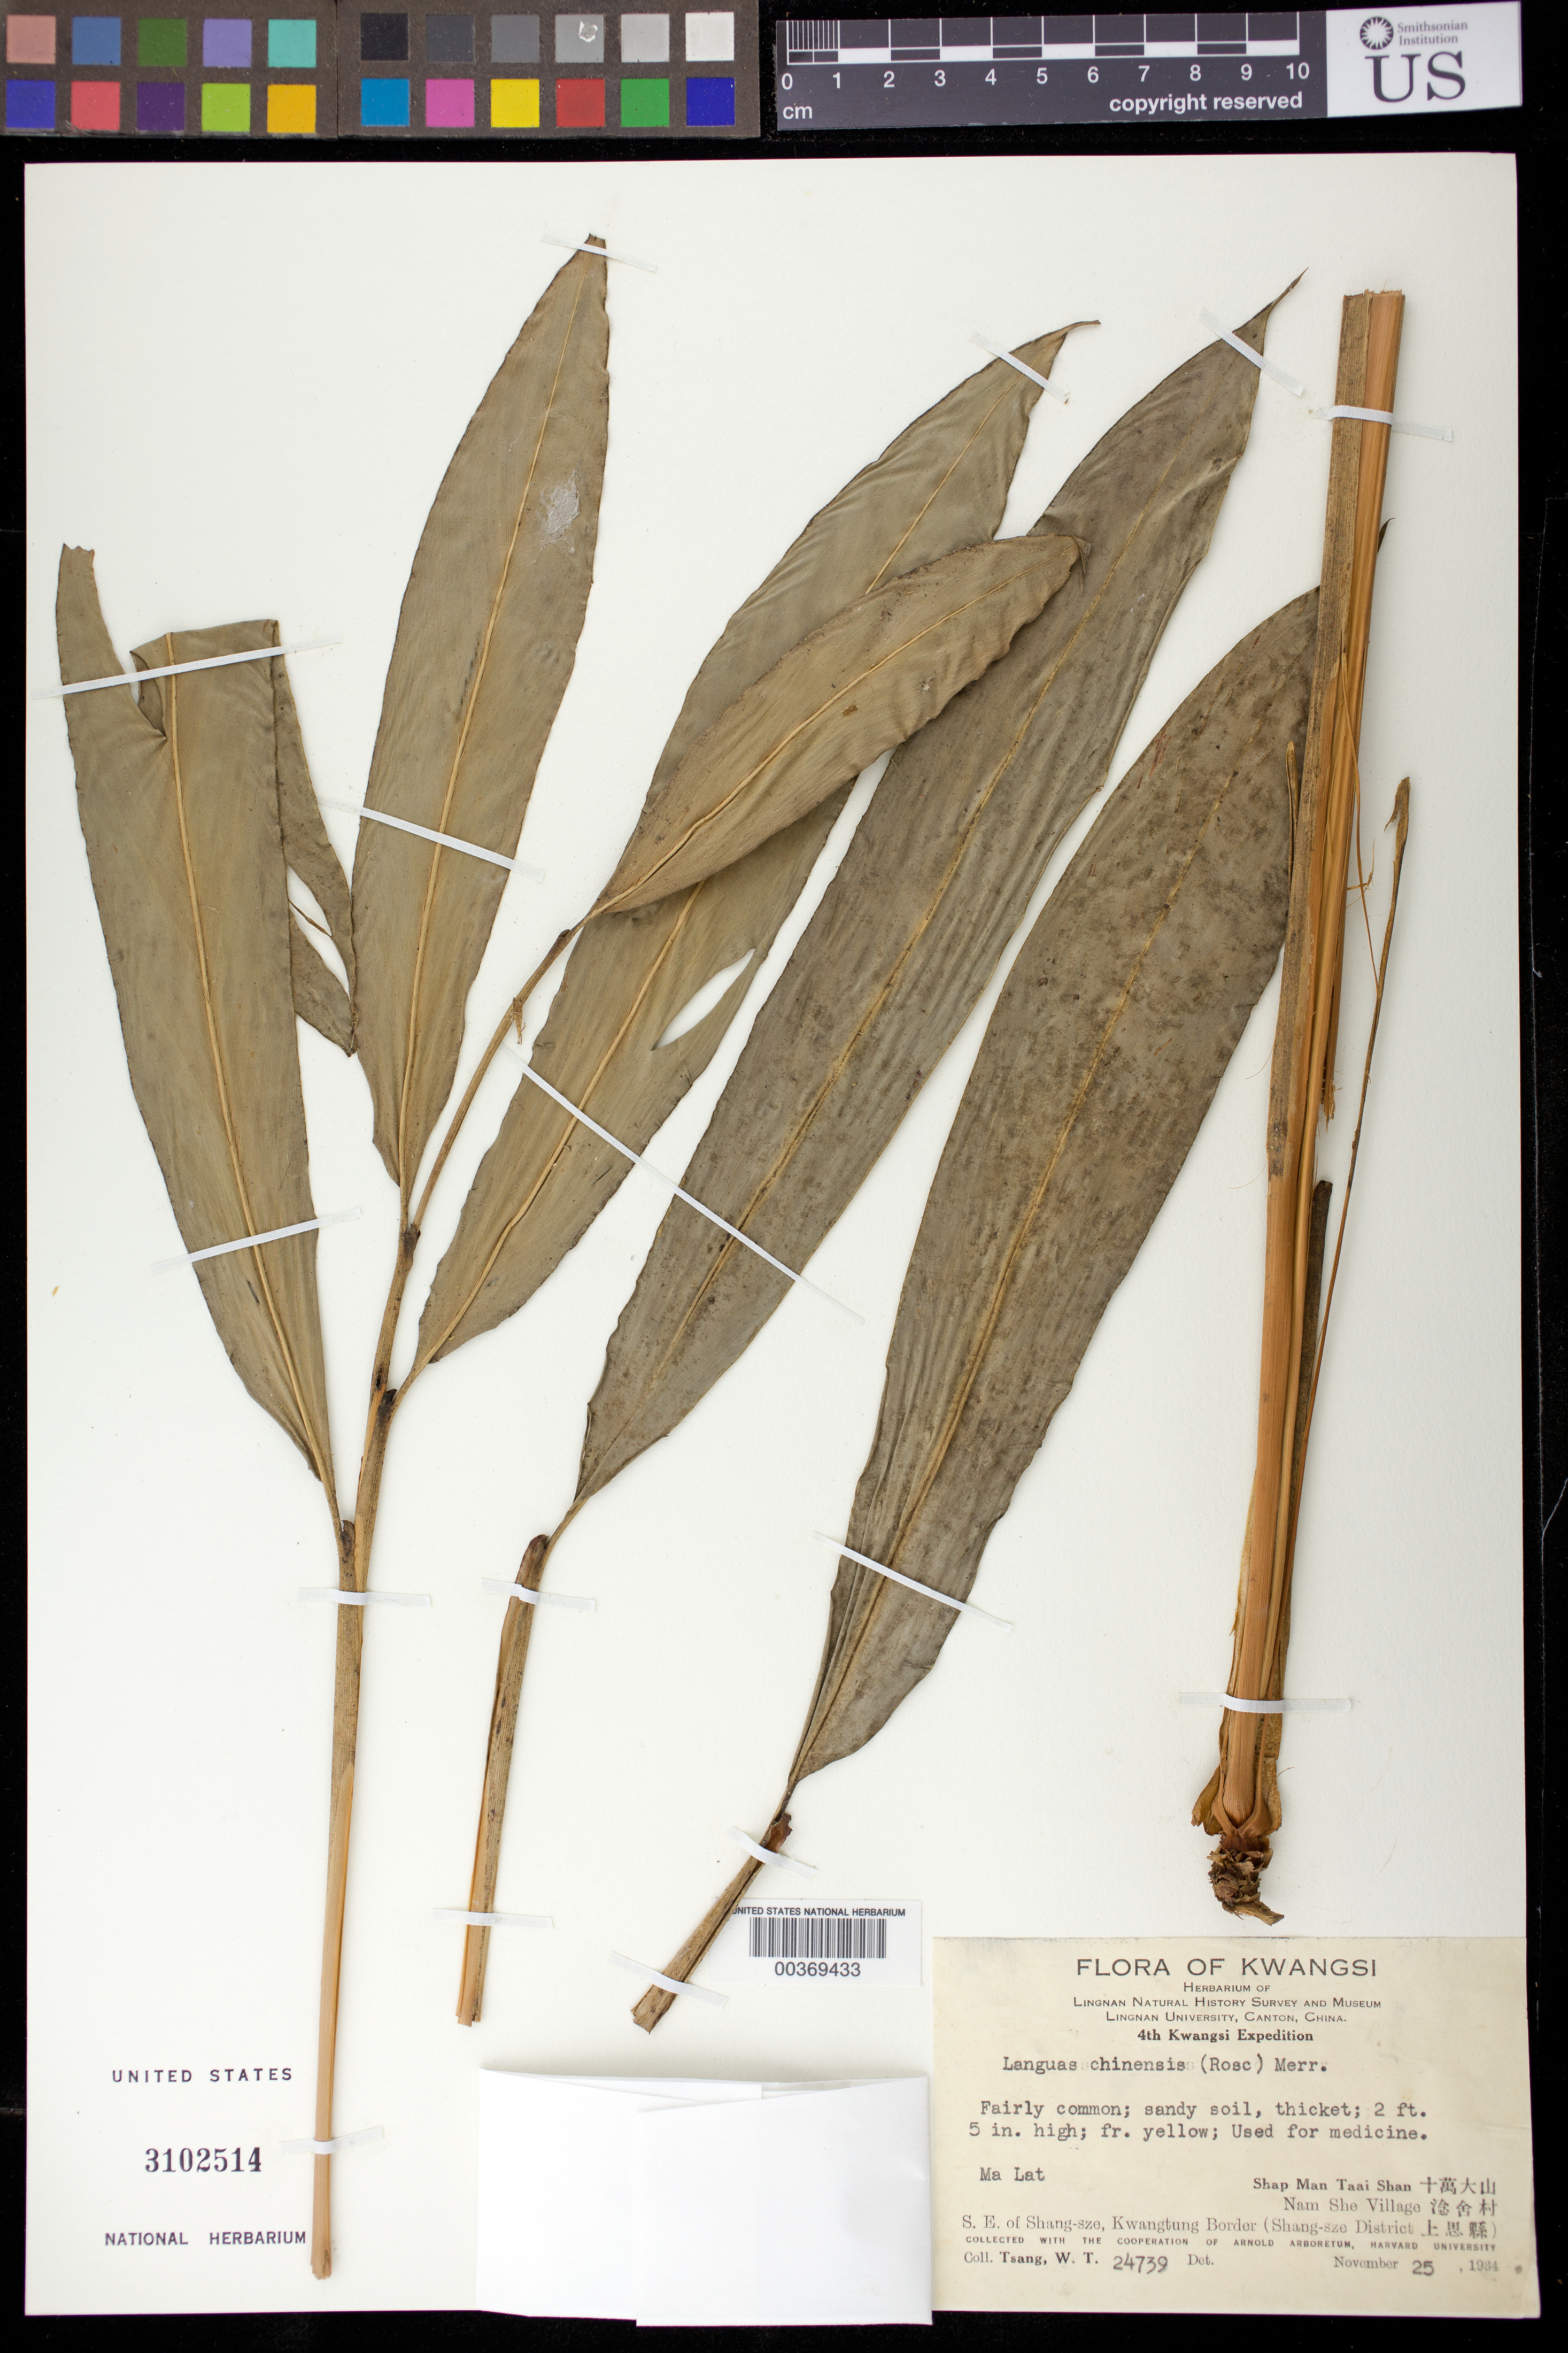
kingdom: Plantae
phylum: Tracheophyta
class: Liliopsida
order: Zingiberales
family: Zingiberaceae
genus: Alpinia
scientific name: Alpinia chinensis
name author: (Retz.) Roscoe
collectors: W. T. Tsang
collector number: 24739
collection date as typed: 25 Nov 1934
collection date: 1934-11-25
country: China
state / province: Guangxi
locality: Flora of kwangsi, shap man taai shan, nam she village, s.e. of shang-sze, kwangtung border (shang-sze dist)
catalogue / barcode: US 3102514